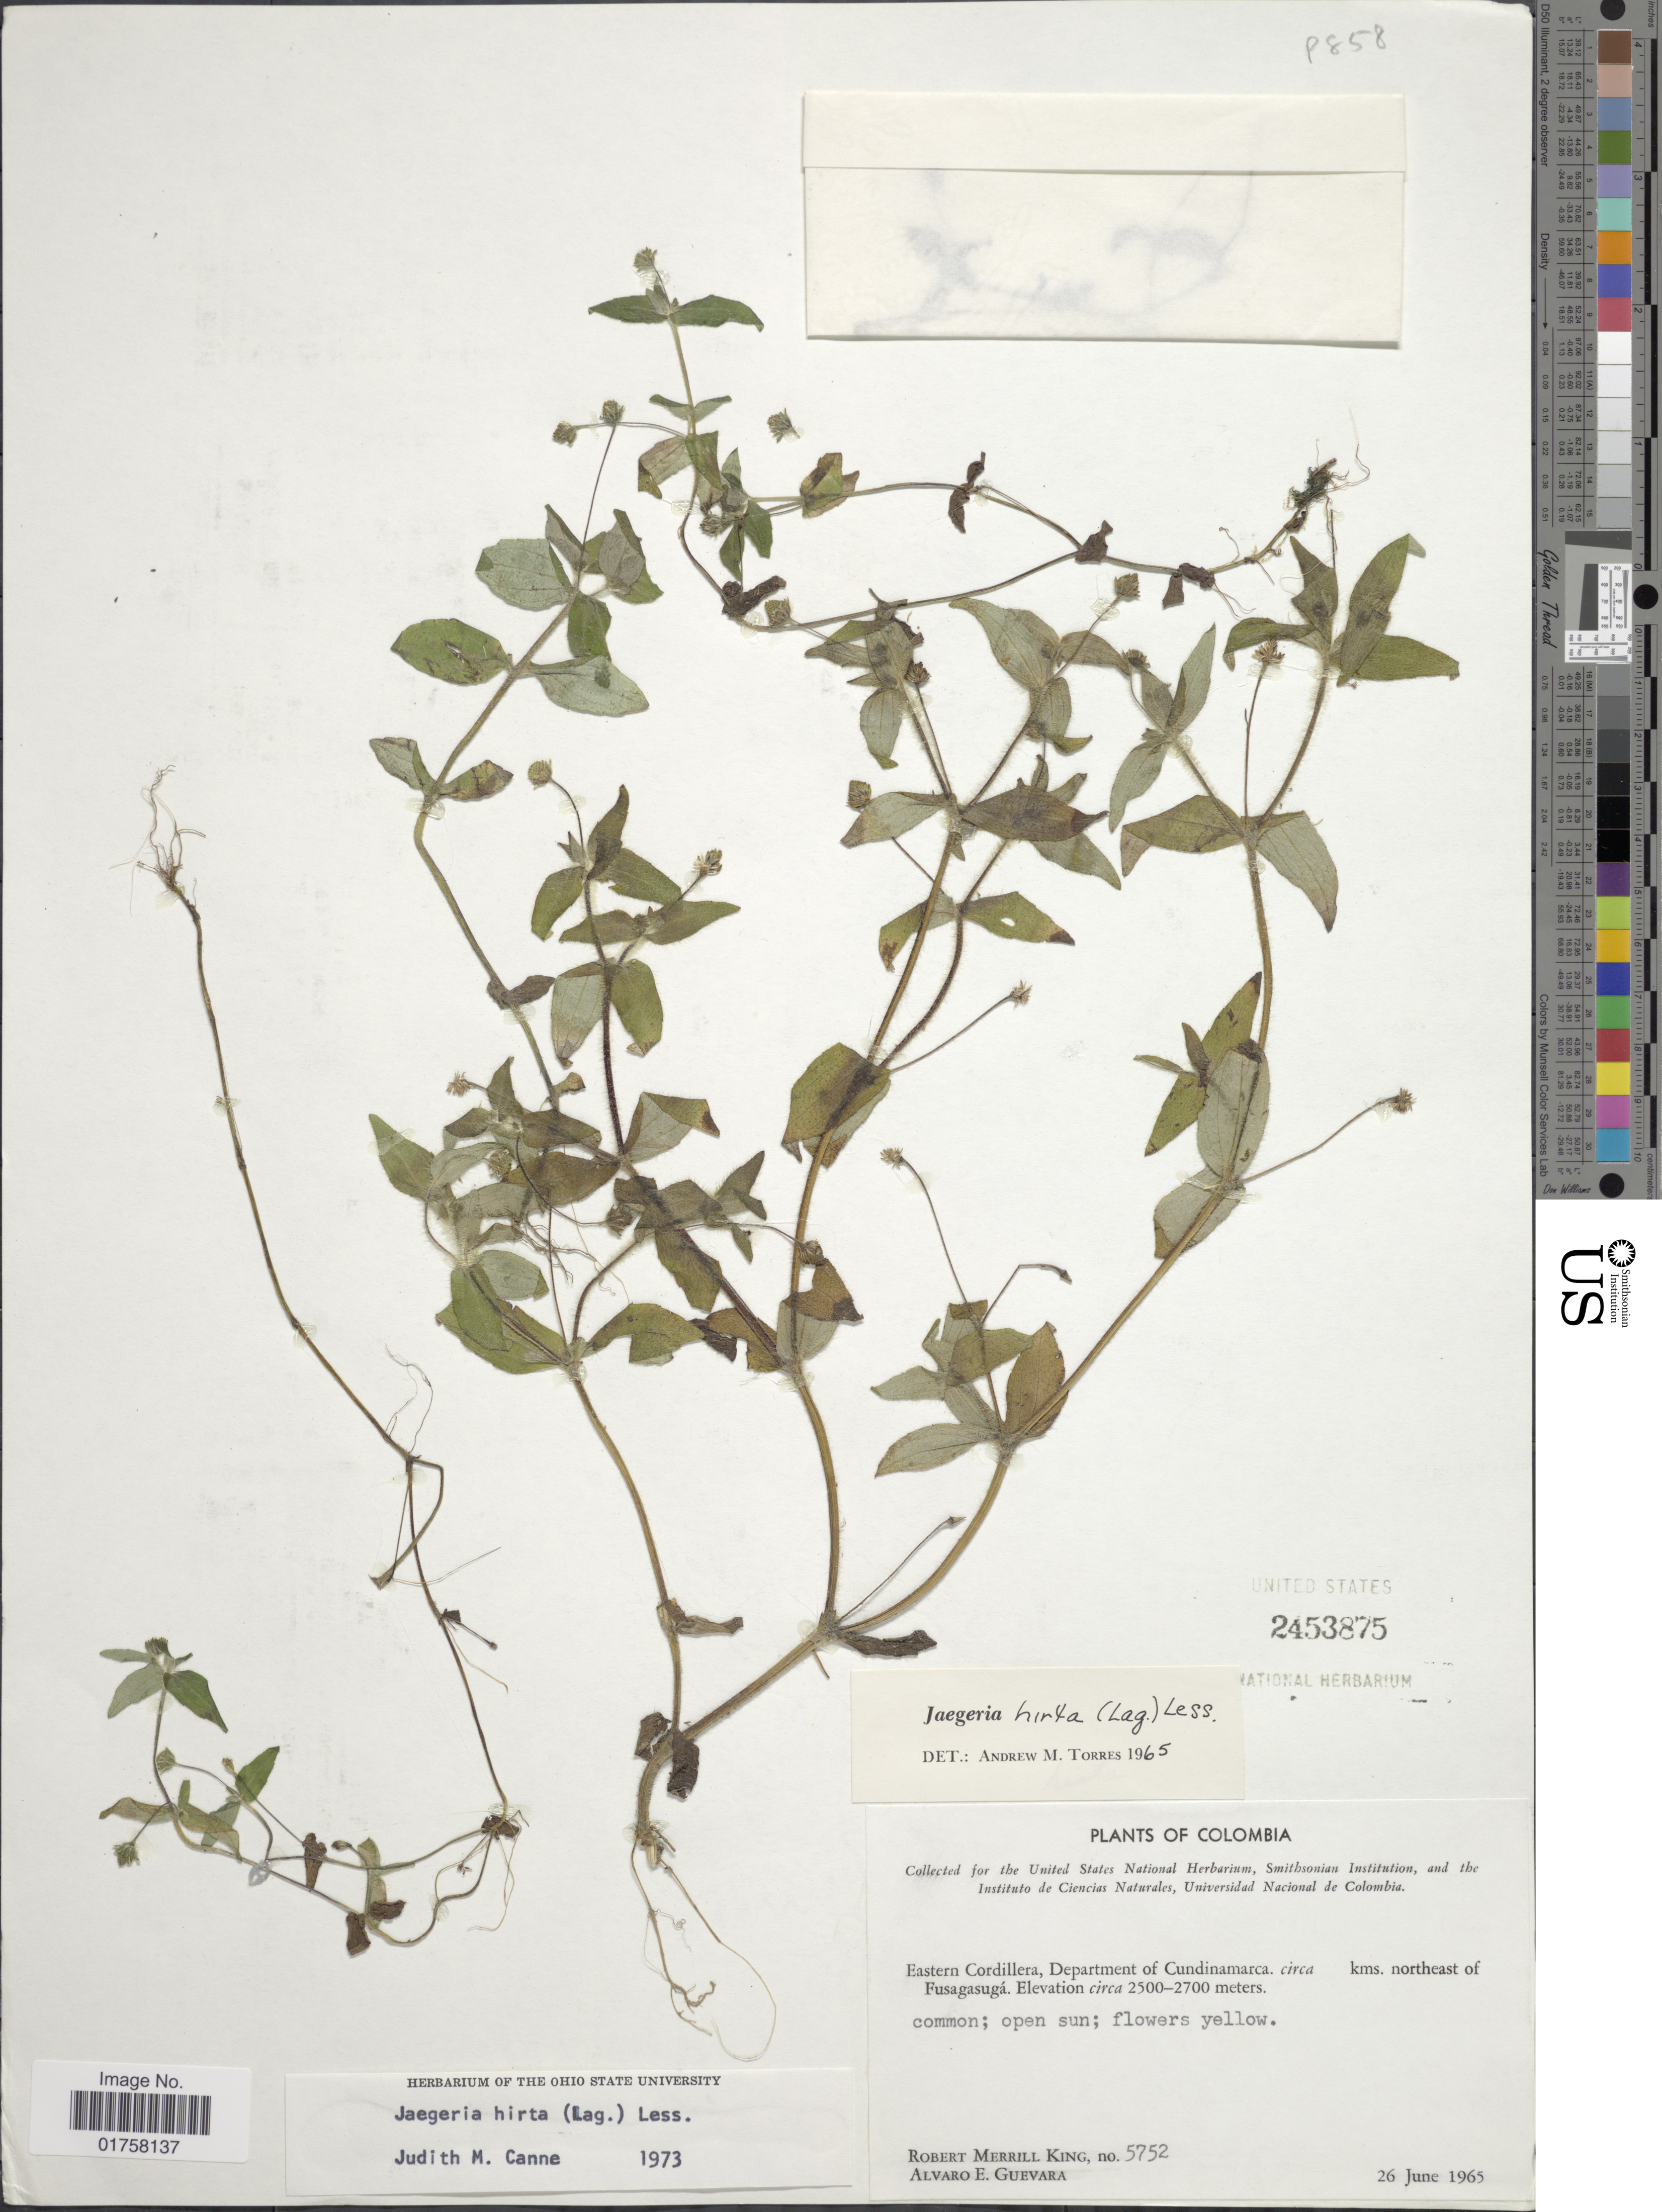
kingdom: Plantae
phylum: Tracheophyta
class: Magnoliopsida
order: Asterales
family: Asteraceae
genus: Jaegeria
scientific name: Jaegeria hirta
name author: (Lag.) Less.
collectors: R. M. King & A. E. Guevara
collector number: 5752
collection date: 1965-06-26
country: Colombia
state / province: Cundinamarca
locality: Eastern Cordillera, circa kms. northeast of Fusagasugá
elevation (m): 2500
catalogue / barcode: US 2453875